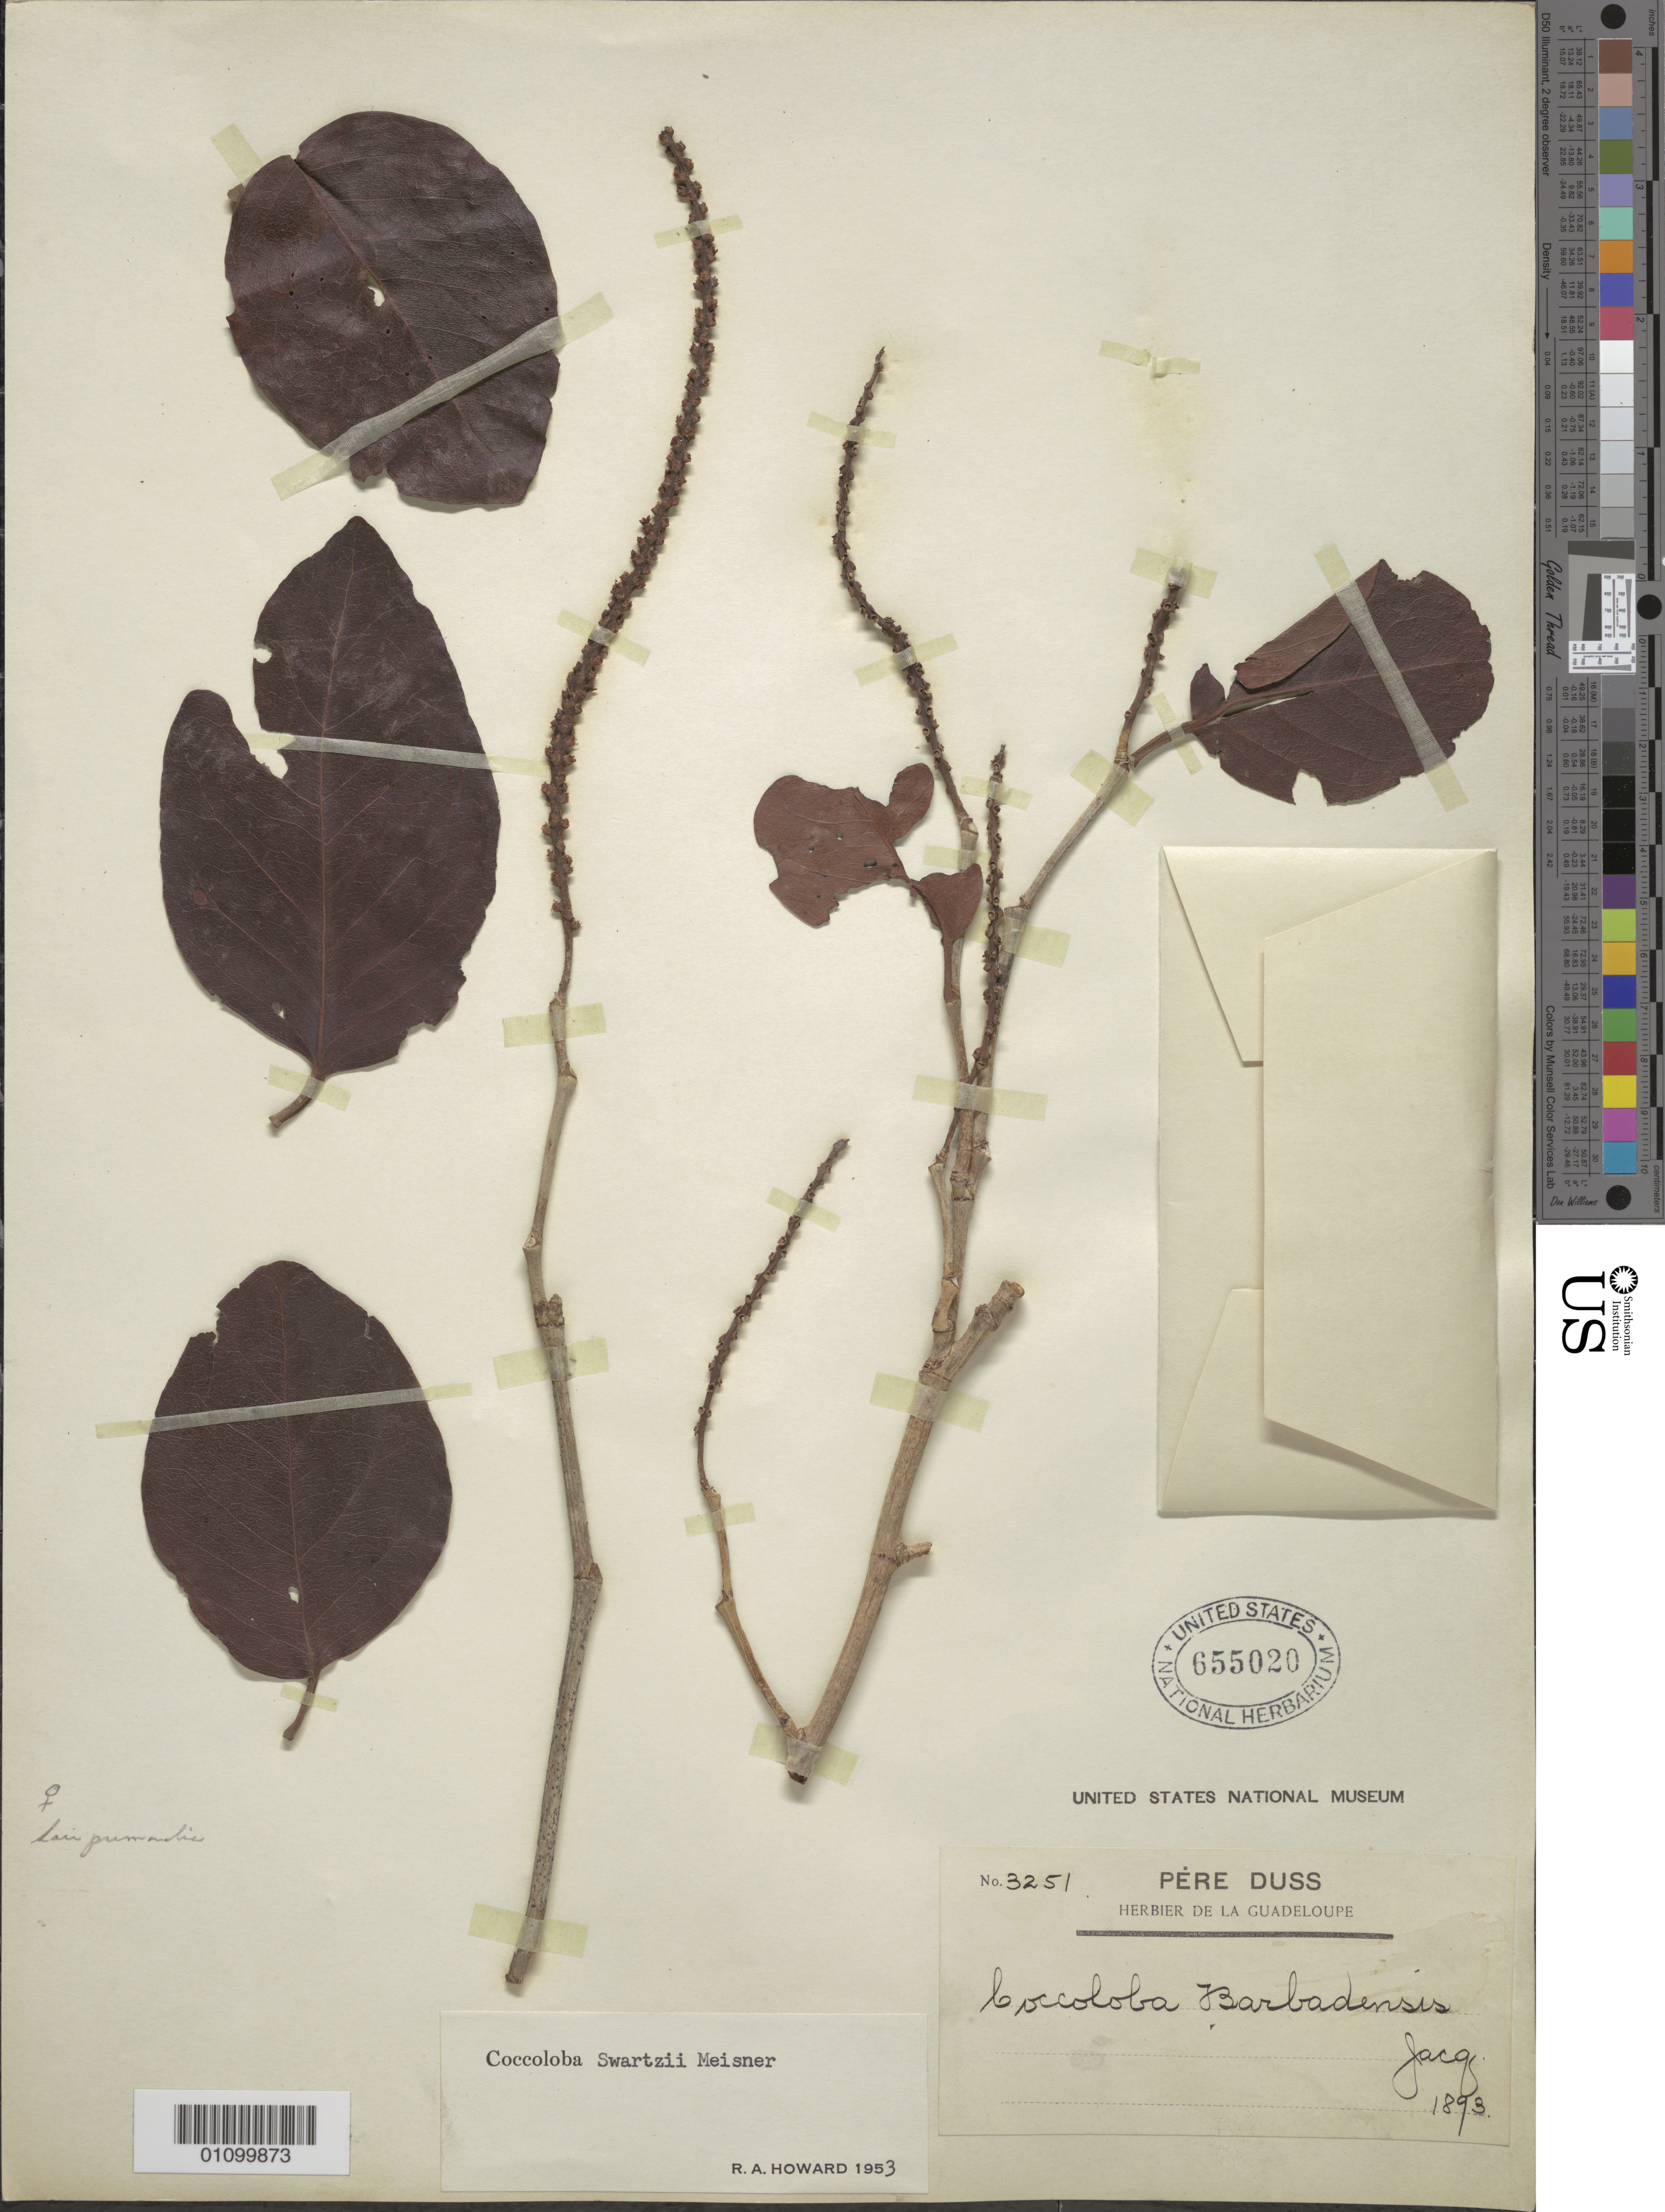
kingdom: Plantae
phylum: Tracheophyta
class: Magnoliopsida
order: Caryophyllales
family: Polygonaceae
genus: Coccoloba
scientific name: Coccoloba swartzii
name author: Meisn.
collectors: Père Duss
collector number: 3251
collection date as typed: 1893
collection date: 1893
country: Guadeloupe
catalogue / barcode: US 665020